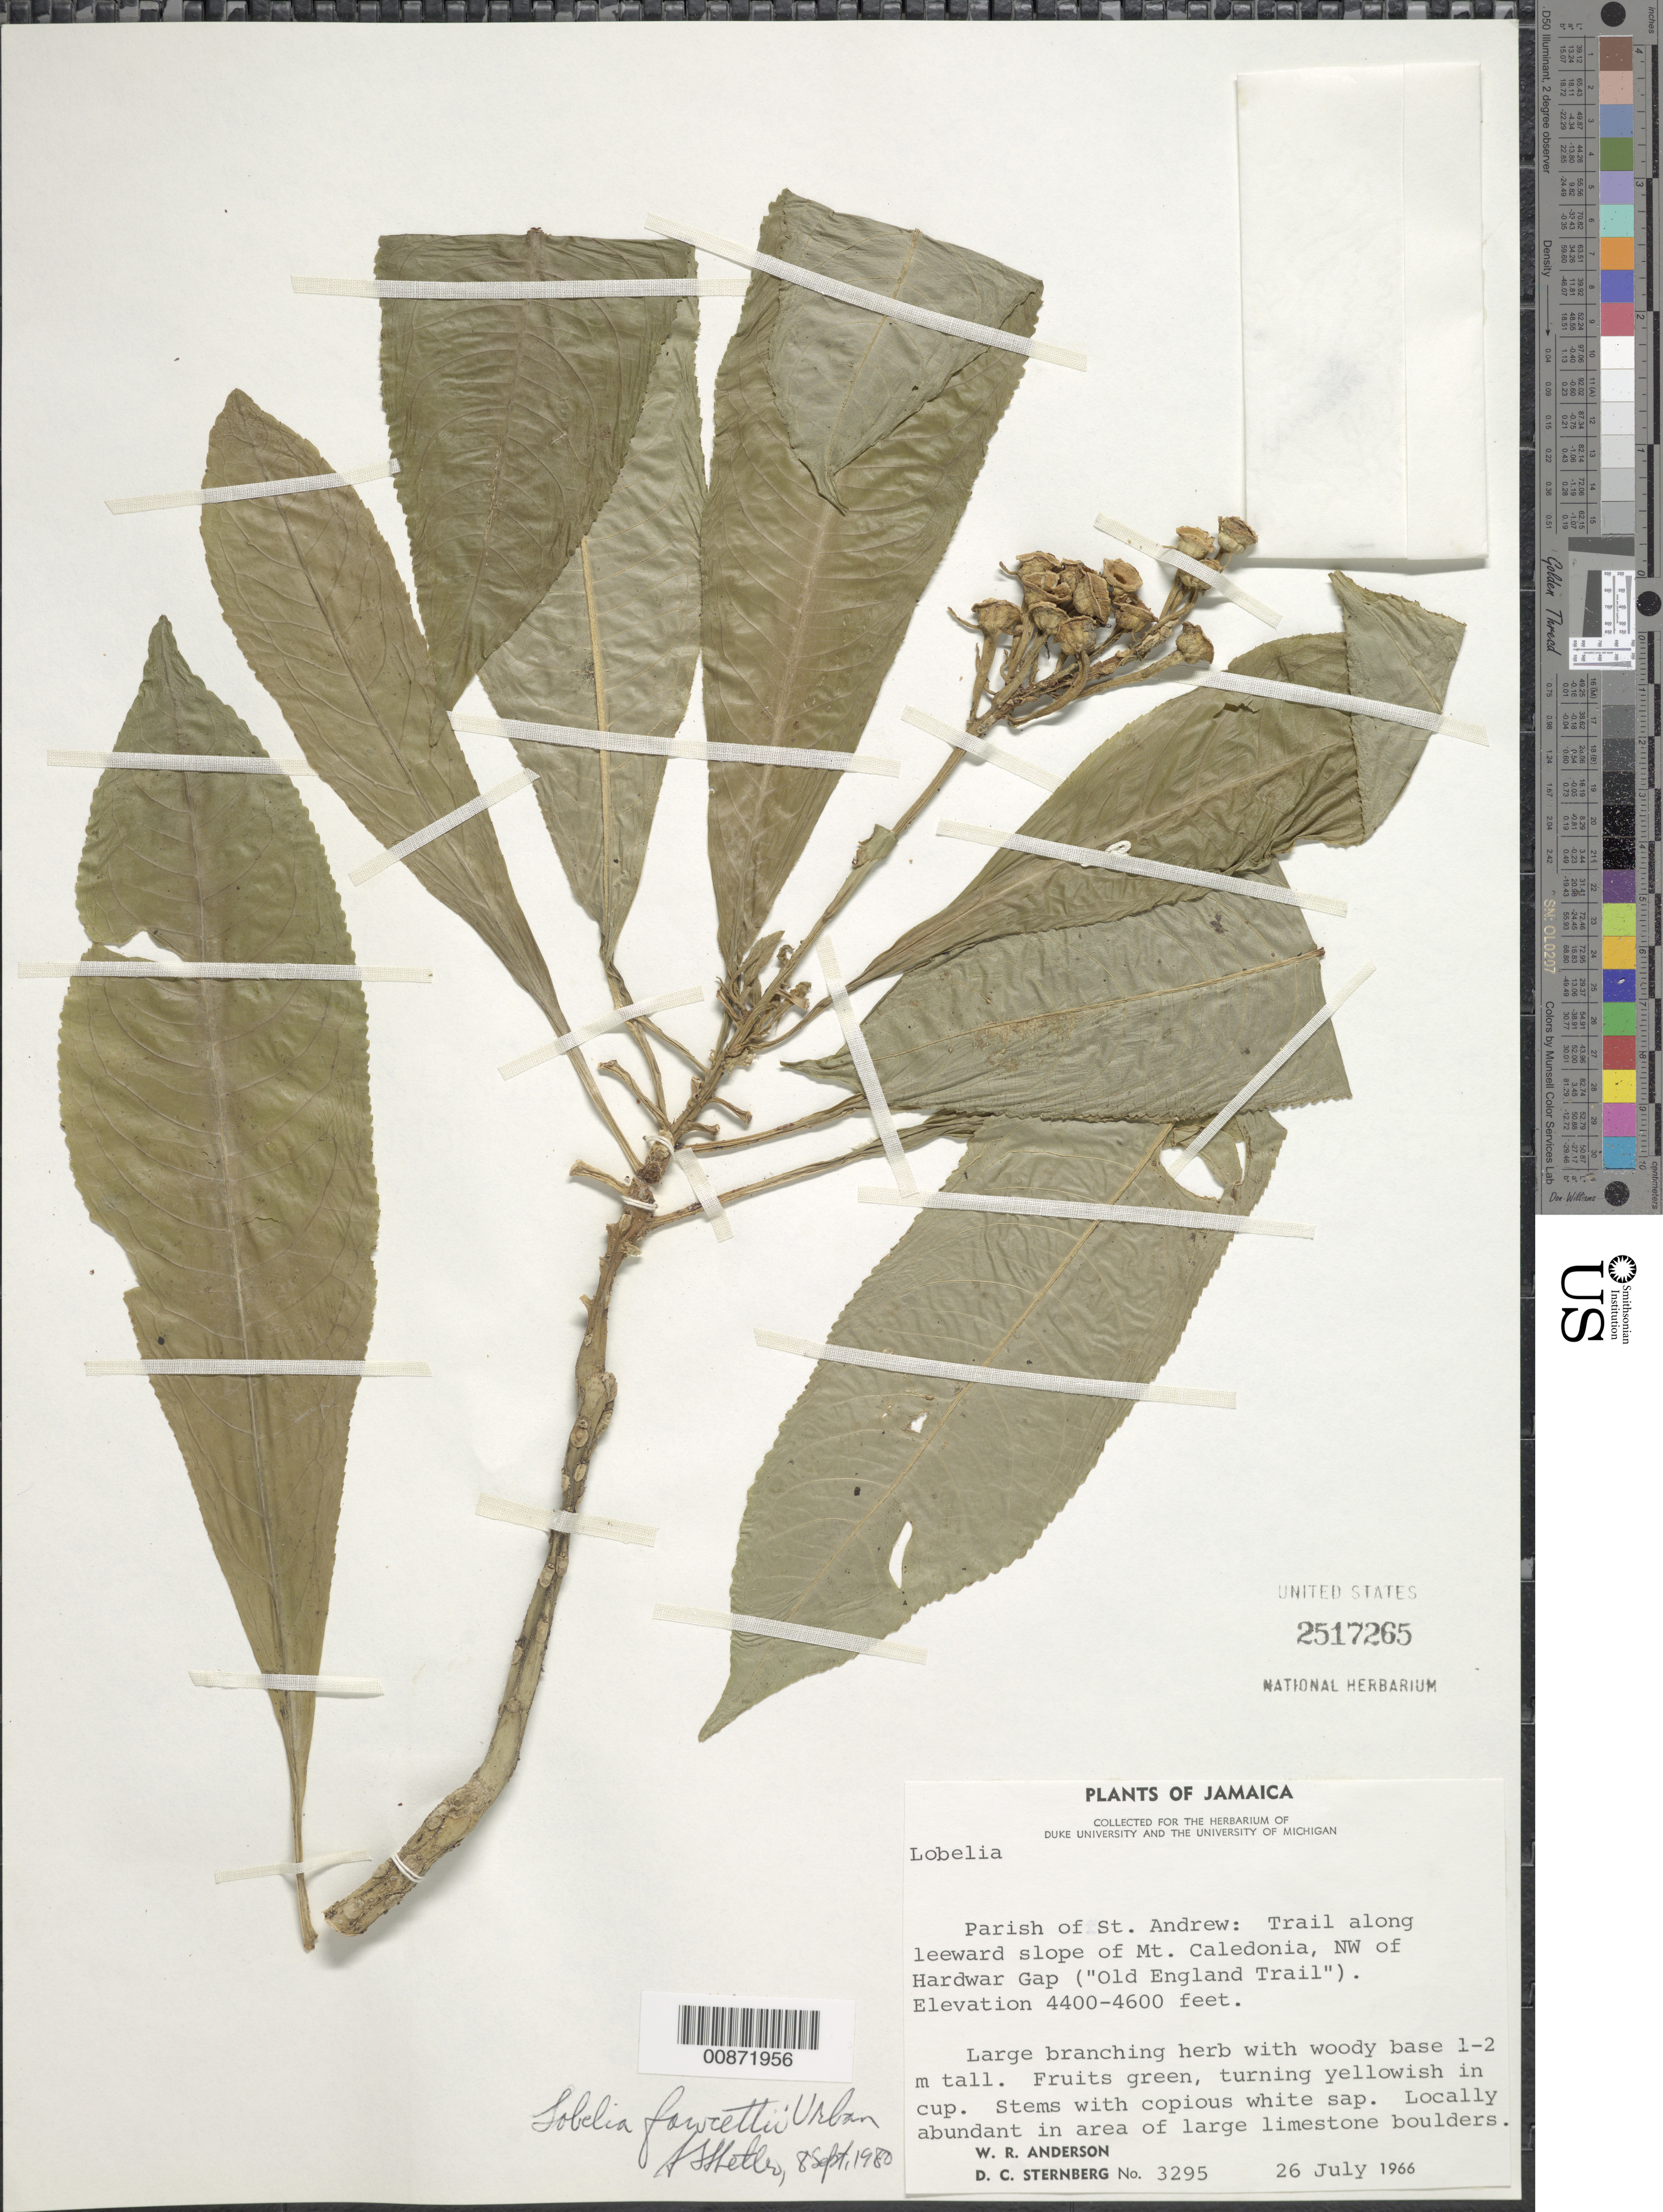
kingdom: Plantae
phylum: Tracheophyta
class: Magnoliopsida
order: Asterales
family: Campanulaceae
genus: Lobelia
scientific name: Lobelia fawcettii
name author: Urb.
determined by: Shetler, Stanwyn G., (US), NMNH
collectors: W. R. Anderson & D. Sternberg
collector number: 3295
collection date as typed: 26 Jul 1966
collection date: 1966-07-26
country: Jamaica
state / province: Saint Andrew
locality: Trail along leeward slope of Mt. Caledonia, NW of Hardwar Gap ("Old English Trail")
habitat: Along trail. Locally abundant in area of large limestone bolders.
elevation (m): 1341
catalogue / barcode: US 2517265